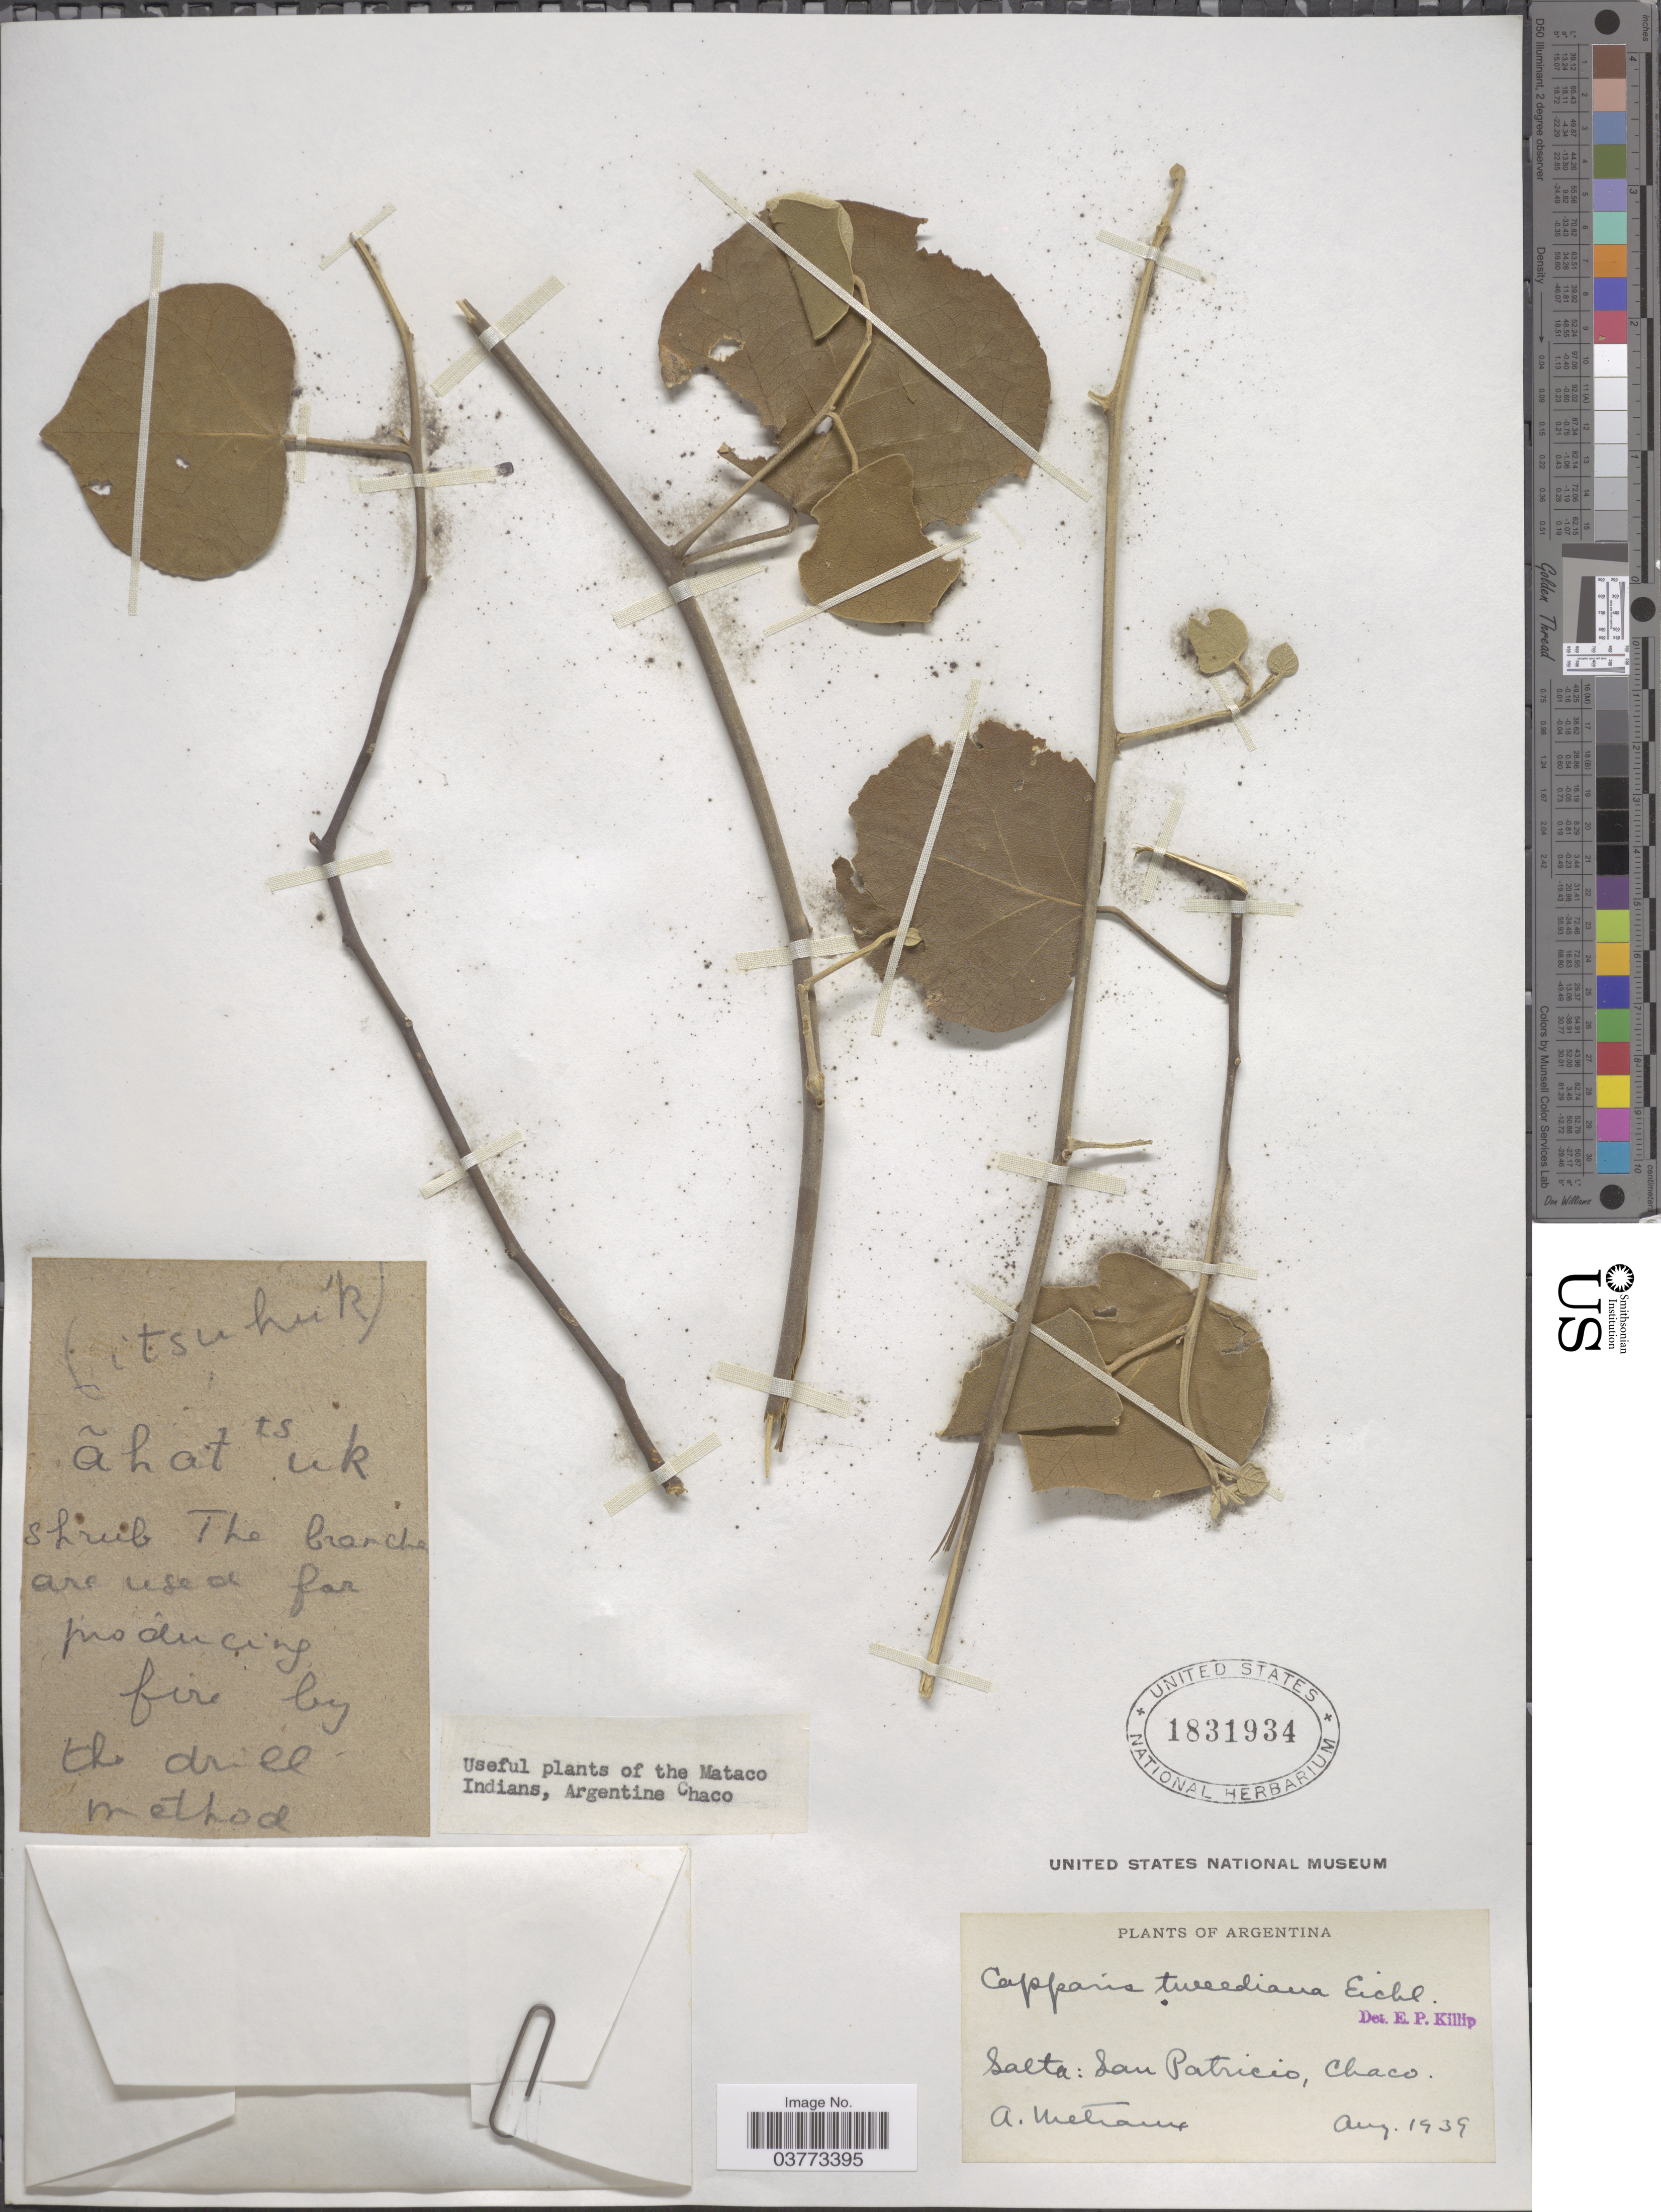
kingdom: Plantae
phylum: Tracheophyta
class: Magnoliopsida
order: Brassicales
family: Capparaceae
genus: Capparicordis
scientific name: Capparicordis tweediana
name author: (Eichler) Iltis & Cornejo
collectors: A. Metraux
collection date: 1939-08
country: Argentina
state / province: Salta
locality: Mataco Indians, Argentine Chaco. [unsure placement] San Patricio, Chaco.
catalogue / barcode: US 1831934